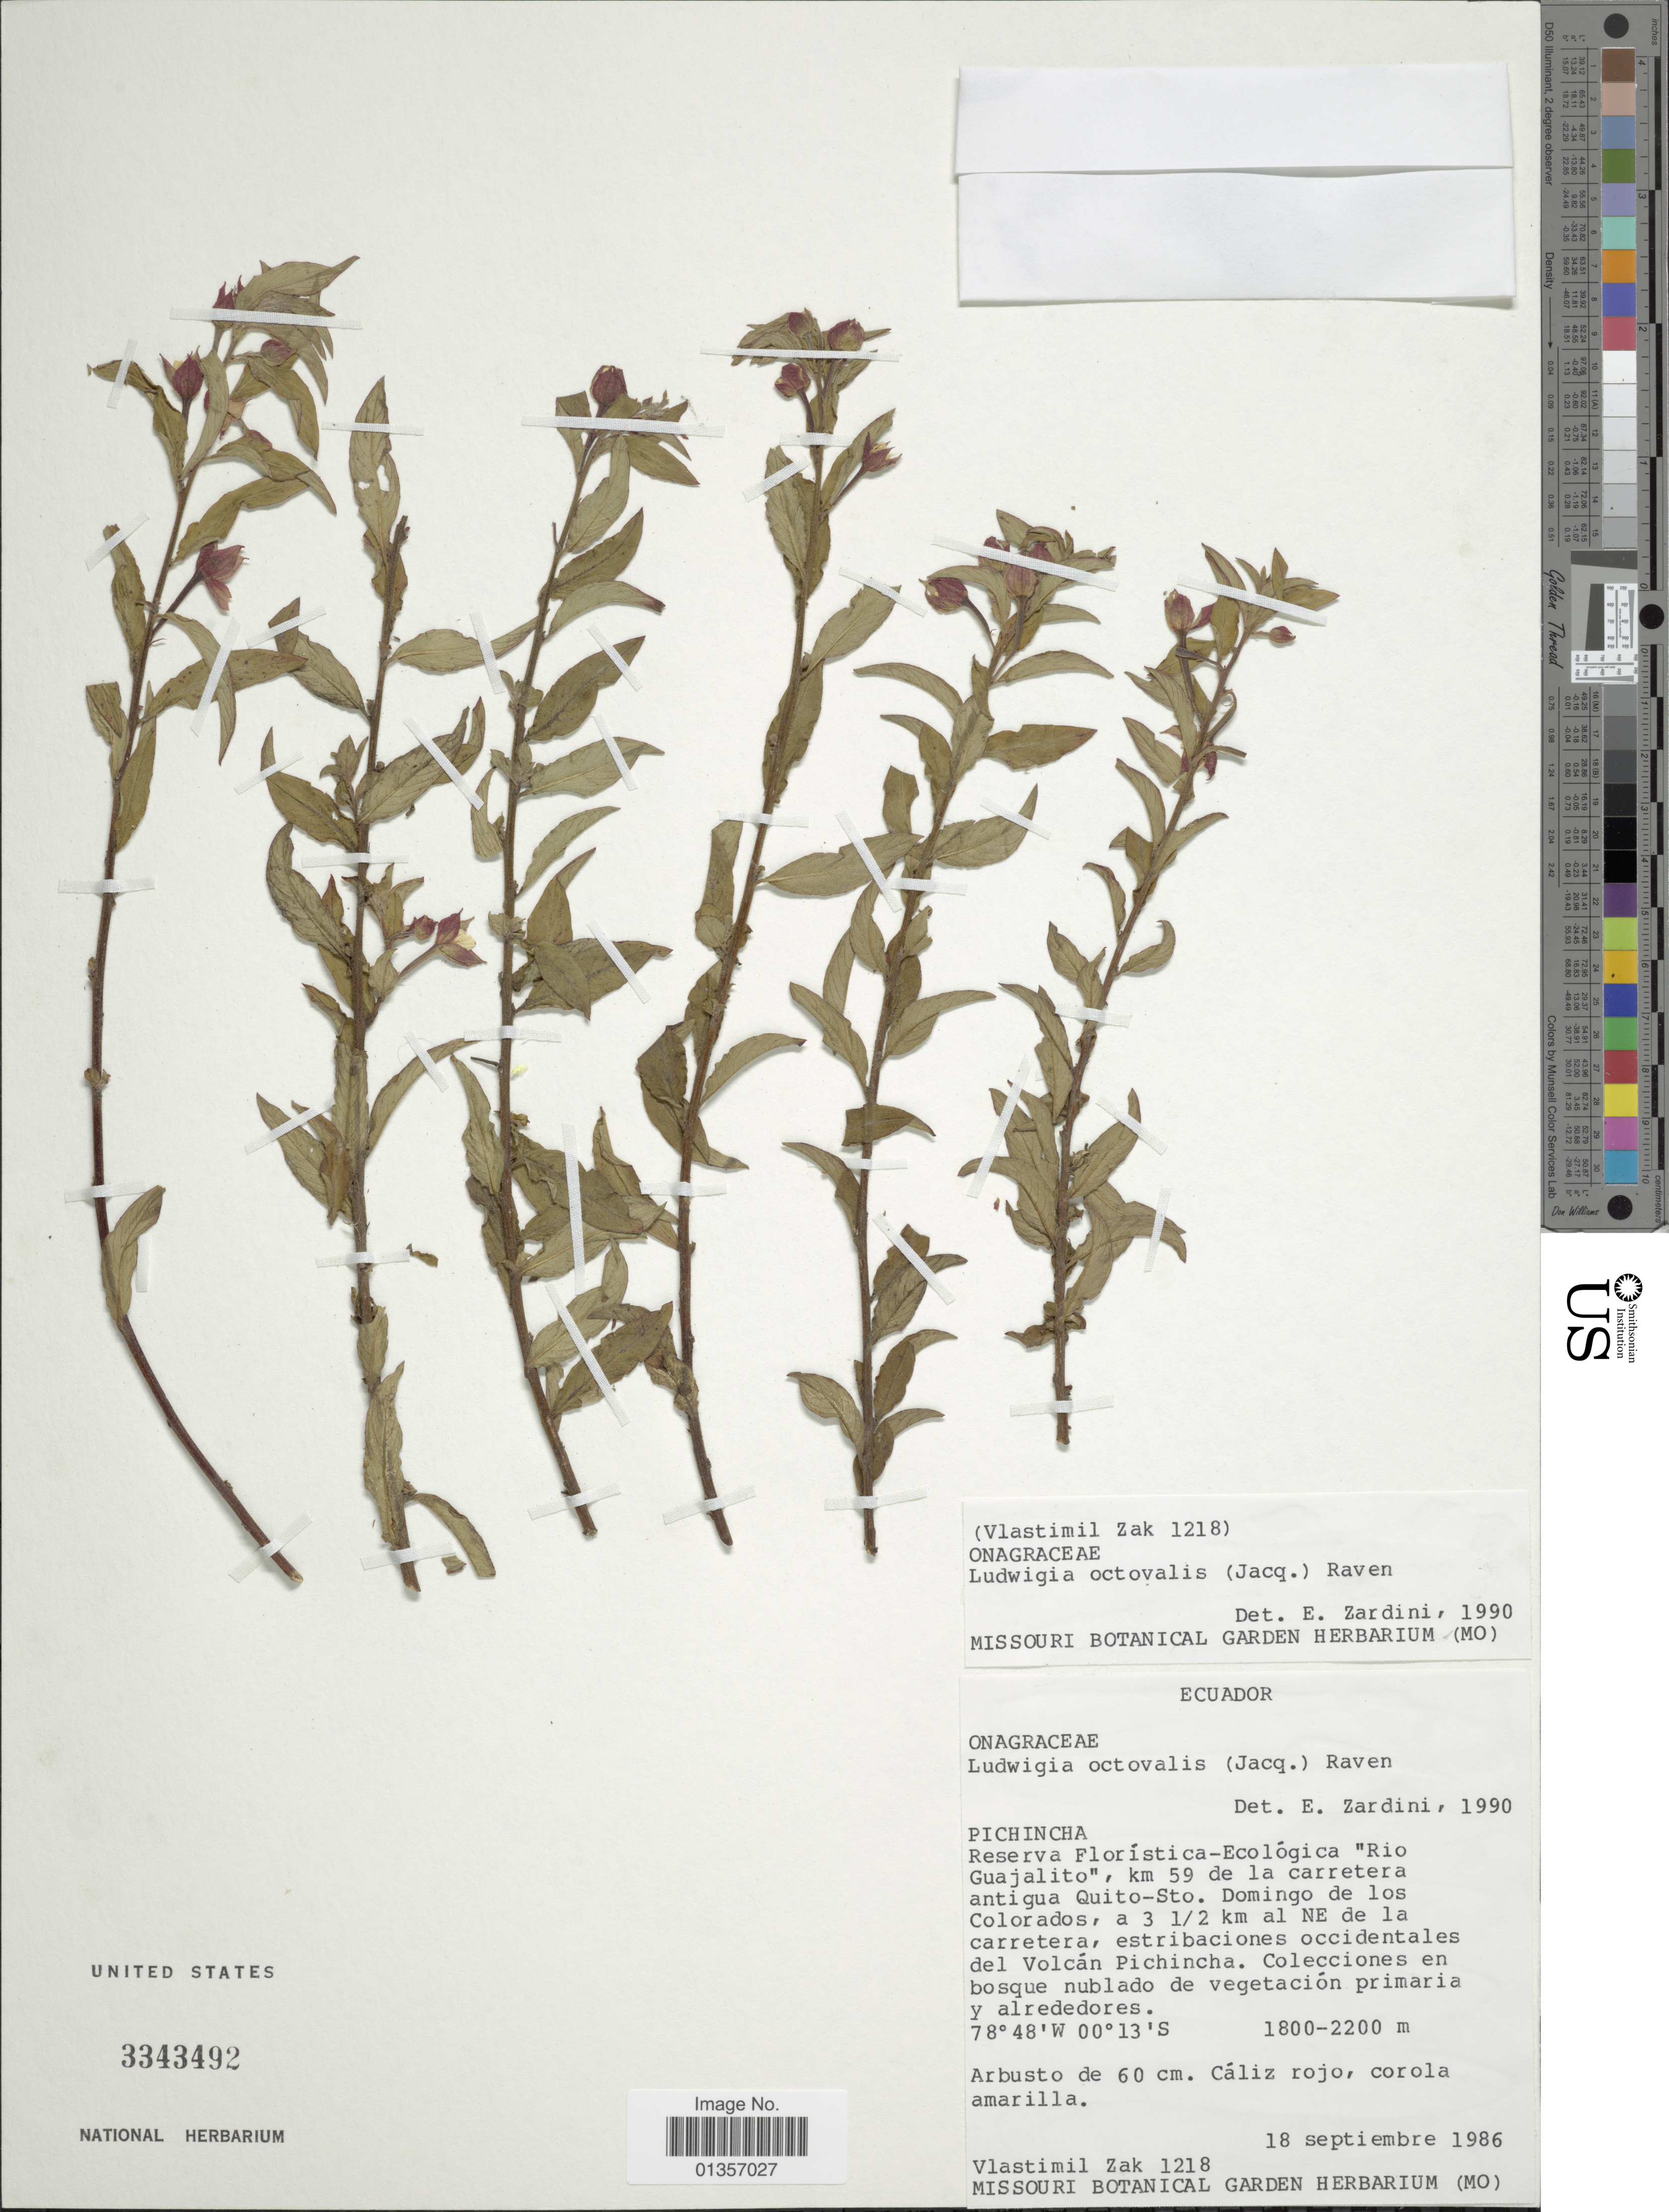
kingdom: Plantae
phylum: Tracheophyta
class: Magnoliopsida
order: Myrtales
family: Onagraceae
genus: Ludwigia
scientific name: Ludwigia octovalvis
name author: (Jacq.) P.H. Raven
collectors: V. Zak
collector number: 1218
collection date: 1986-09-18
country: Ecuador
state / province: Pichincha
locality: Reserva Florística-Ecológica "Rio Guajalito", km 59 de la carretera antigua Quito-Sto. Domingo de los Colorados, a 3½ km al NE de la carretera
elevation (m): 1800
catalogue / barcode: US 3343492